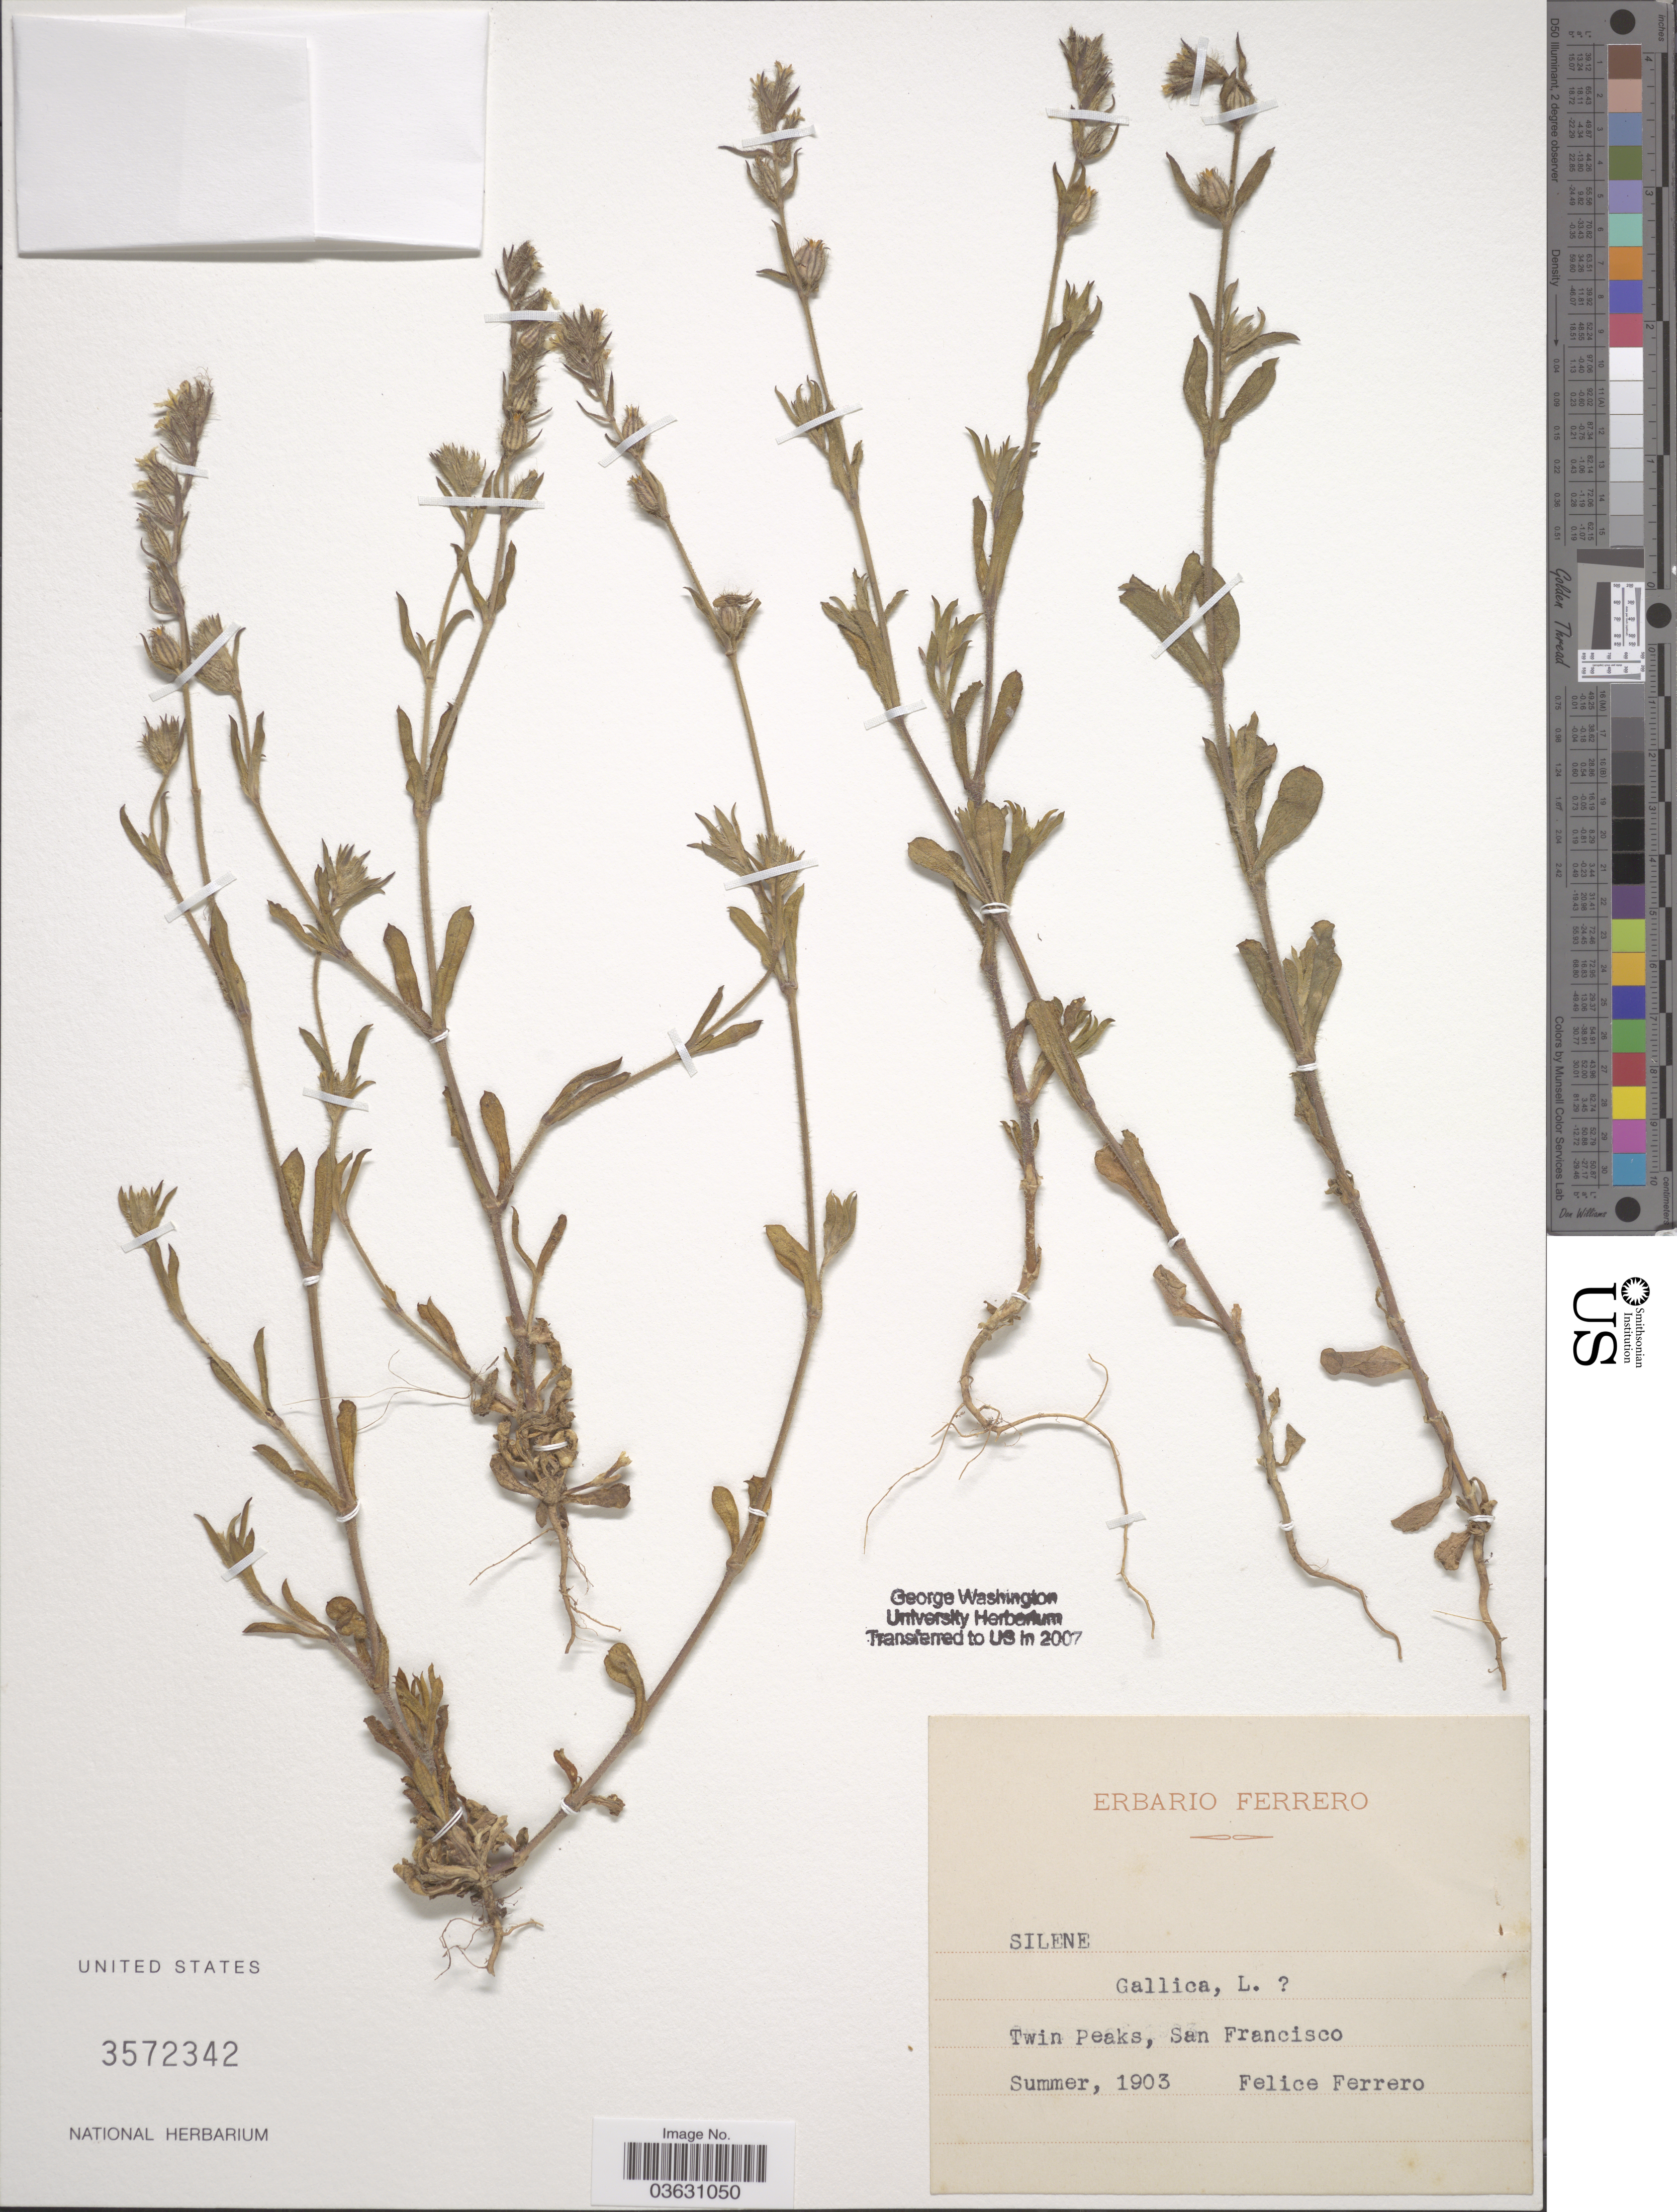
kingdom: Plantae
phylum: Tracheophyta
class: Magnoliopsida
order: Caryophyllales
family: Caryophyllaceae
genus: Silene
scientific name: Silene gallica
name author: L.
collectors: F. Ferrero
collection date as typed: Summer, 1903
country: United States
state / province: California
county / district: San Francisco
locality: Twin Peaks, San Francisco.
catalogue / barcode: US 3572342